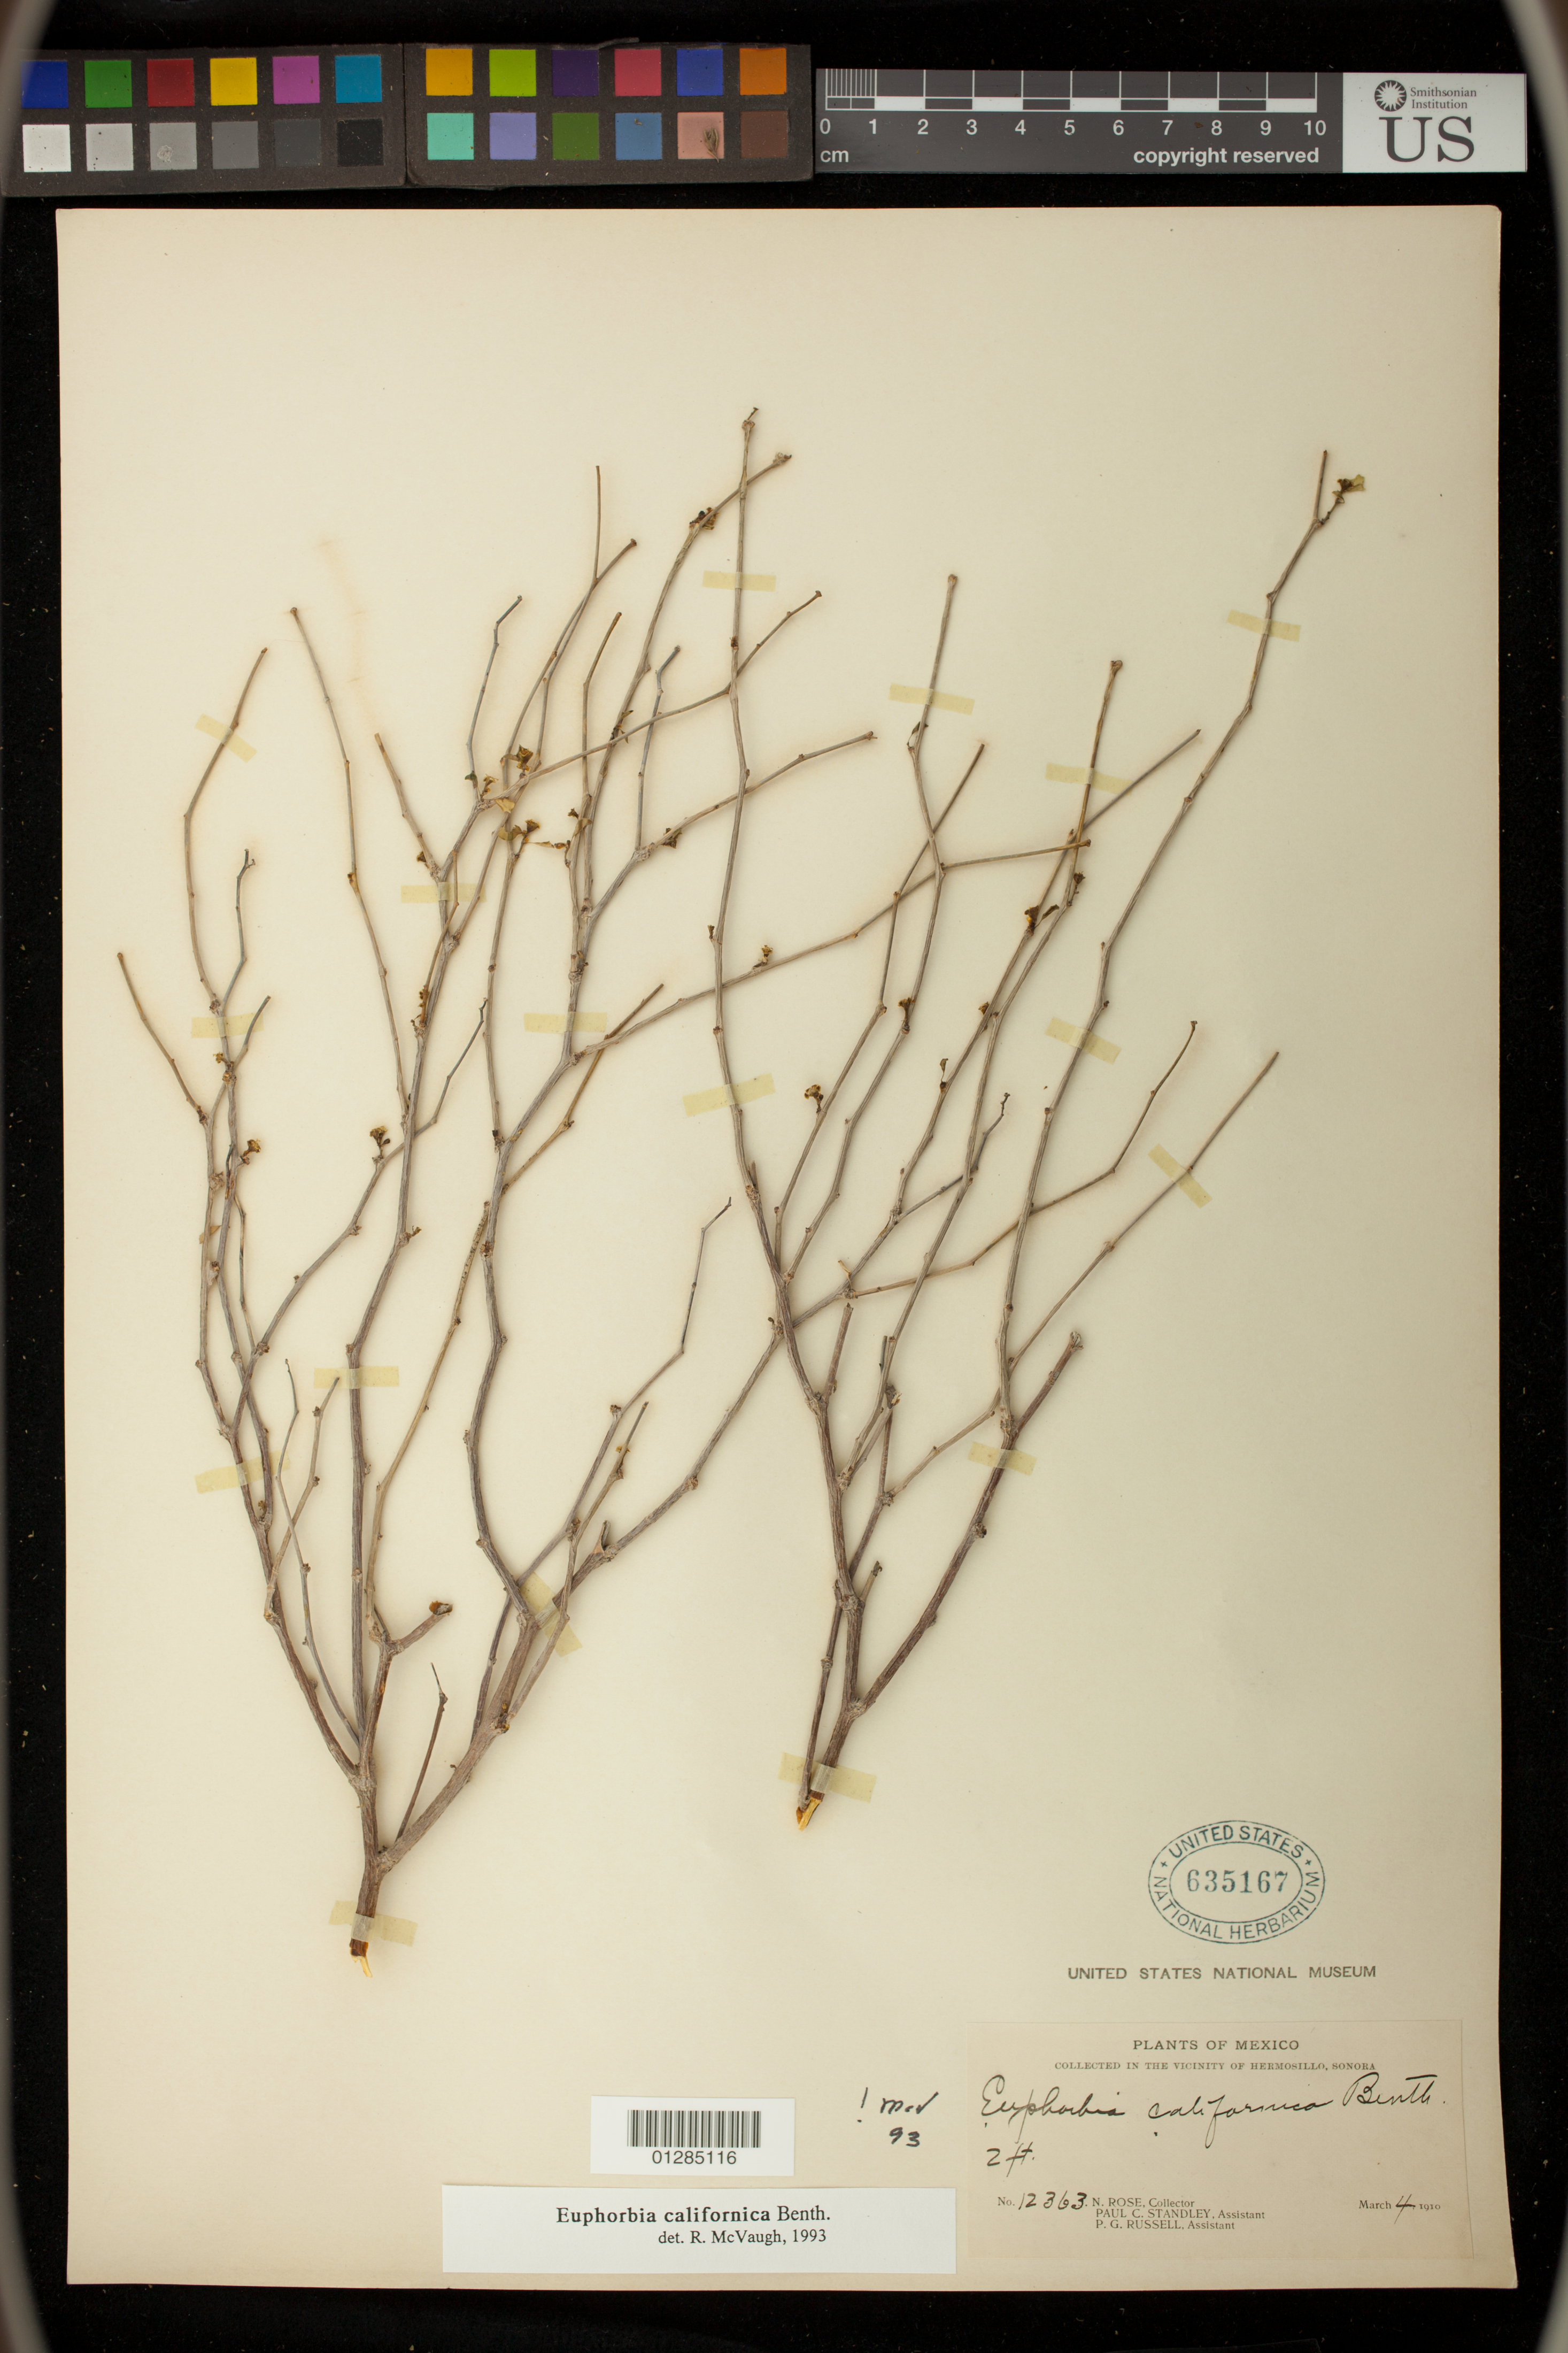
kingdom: Plantae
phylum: Tracheophyta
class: Magnoliopsida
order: Malpighiales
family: Euphorbiaceae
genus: Euphorbia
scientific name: Euphorbia californica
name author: Benth.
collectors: J. N. Rose, P. C. Standley & P. G. Russell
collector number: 12363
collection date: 1910-03-04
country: Mexico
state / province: Sonora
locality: Vicinity of Hermosillo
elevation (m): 1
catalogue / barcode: US 635167